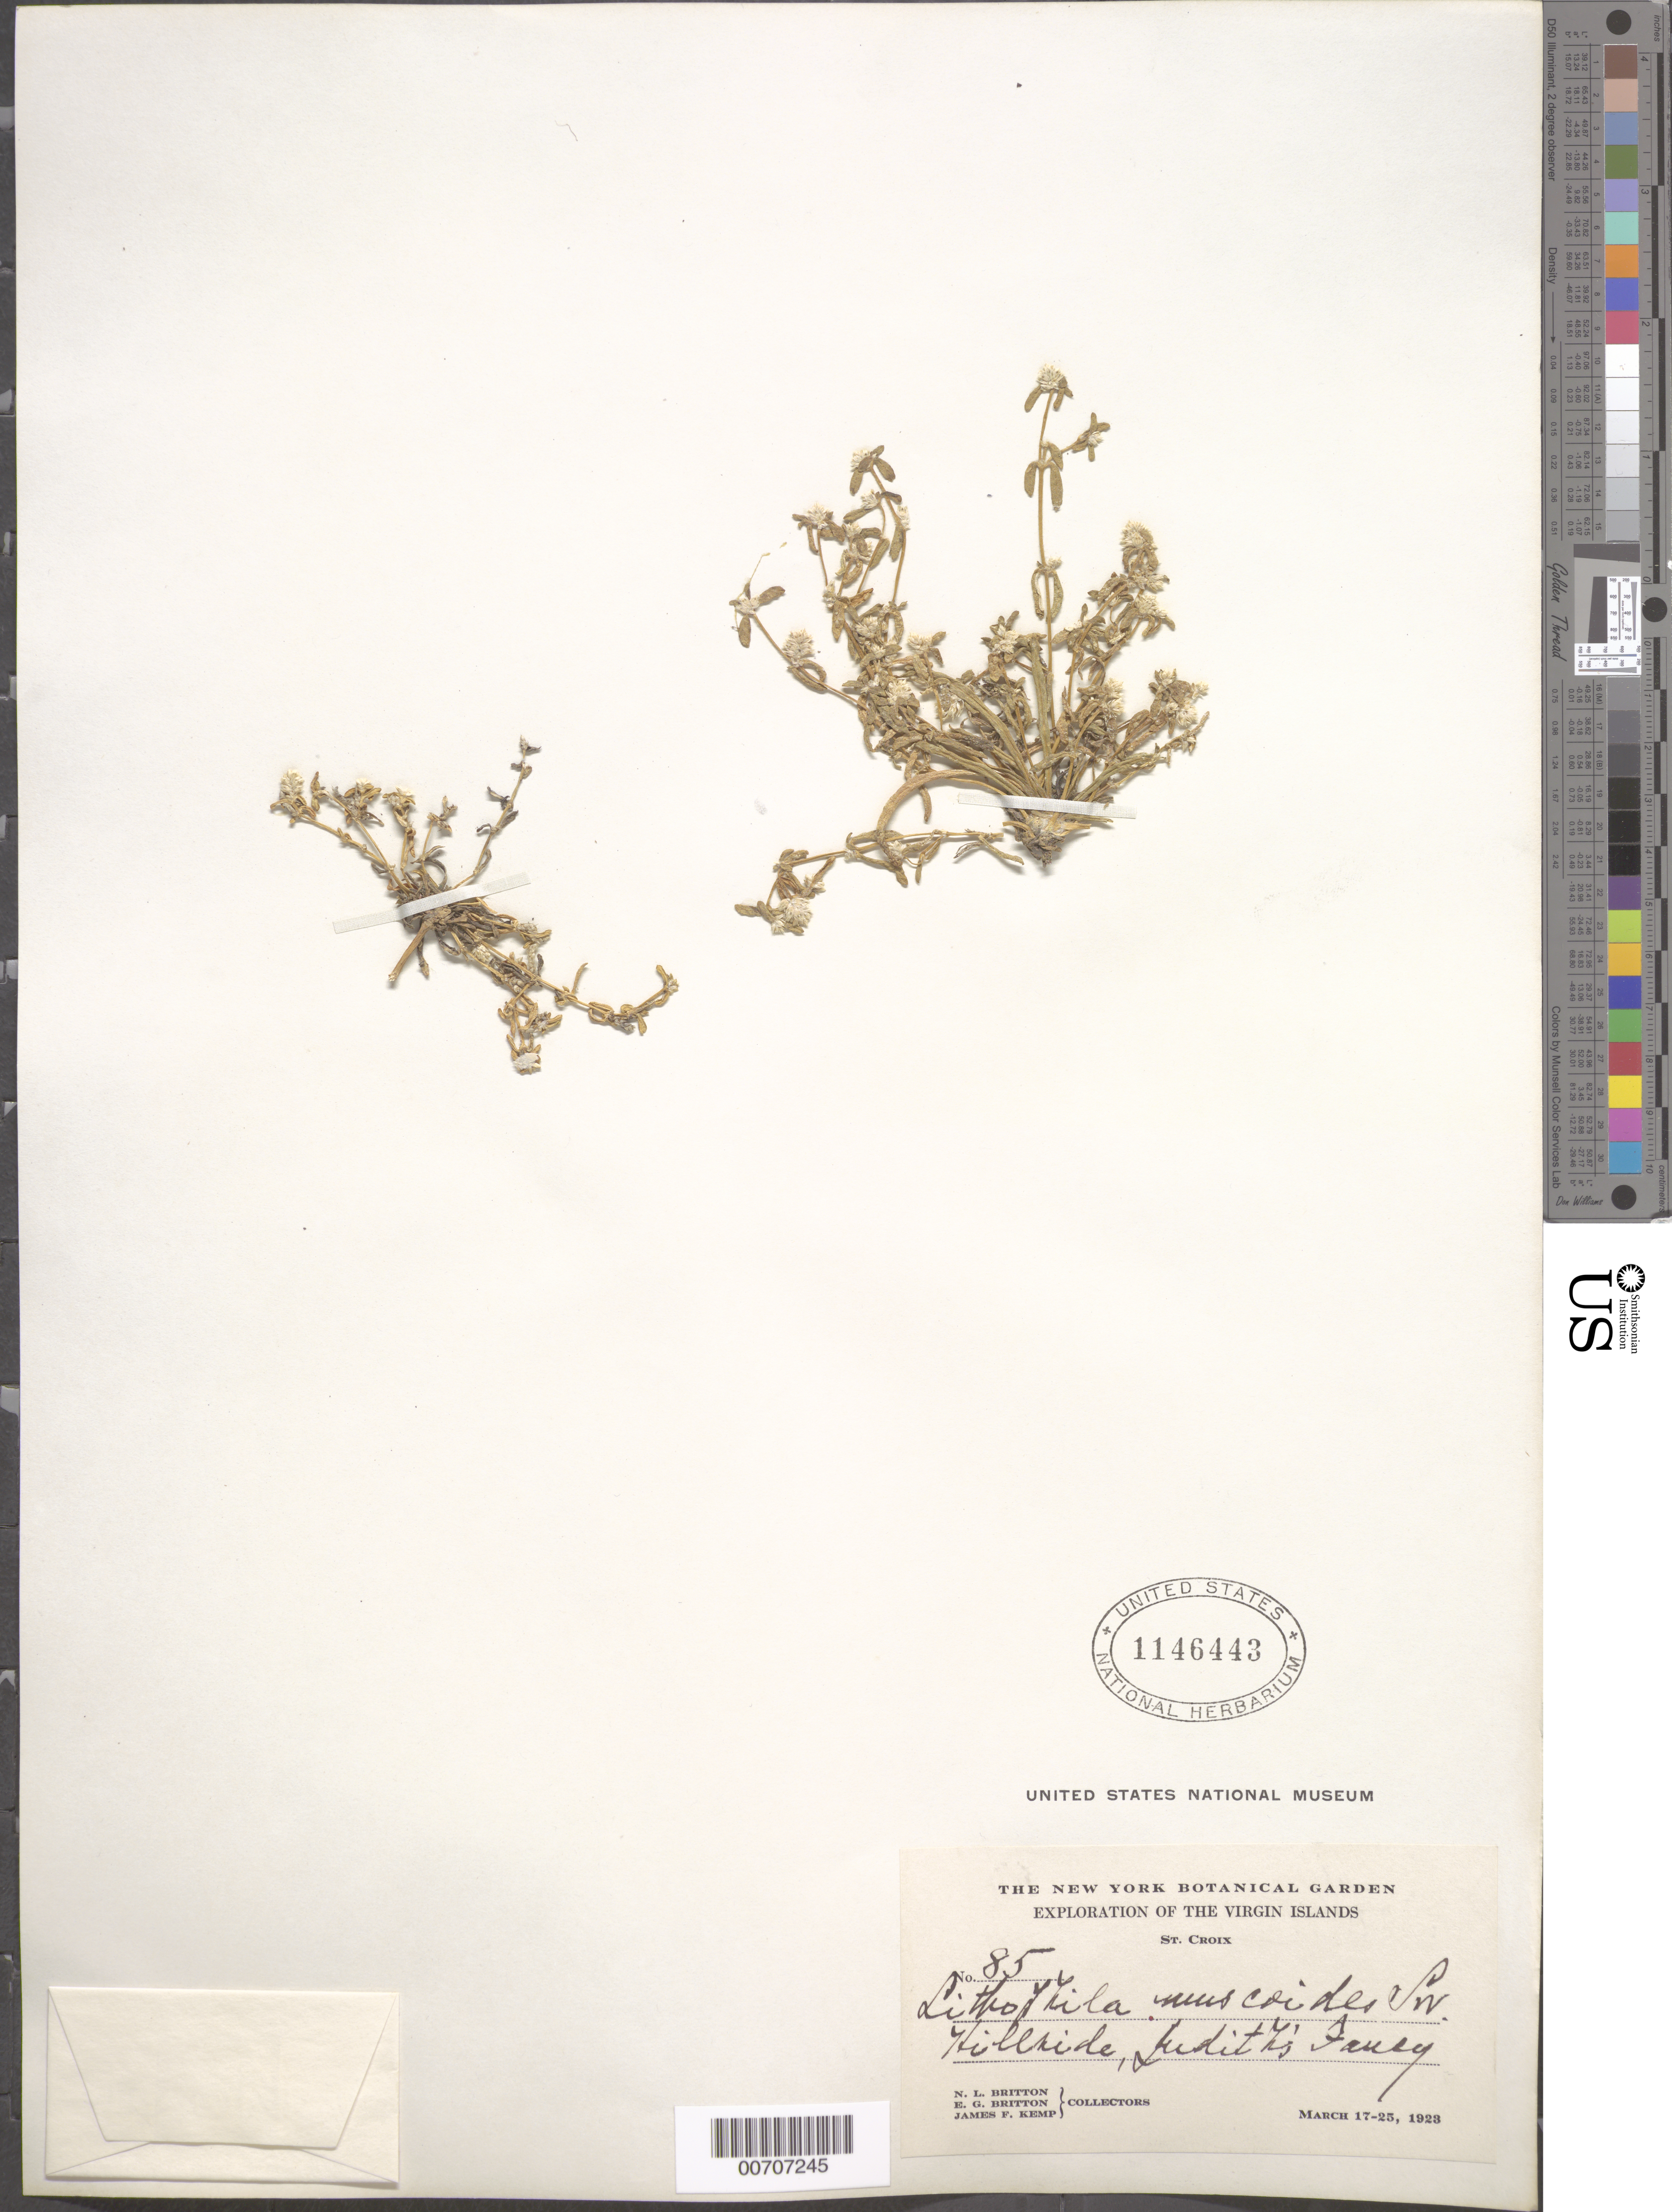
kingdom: Plantae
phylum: Tracheophyta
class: Magnoliopsida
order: Caryophyllales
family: Amaranthaceae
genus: Gomphrena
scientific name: Gomphrena muscoides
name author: (Sw.) T. Ortuño & Borsch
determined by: Strong, Mark T., (BOT), Smithsonian Institution - National Museum of Natural History (UNITED STATES)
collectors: N. Britton, E. G. Britton & J. F. Kemp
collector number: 85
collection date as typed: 17 Mar 1923 to 25 Mar 1923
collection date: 1923-03-17/1923-03-25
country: U.S. Virgin Islands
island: St. Croix Island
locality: Judith's fancy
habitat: Hillside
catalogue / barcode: US 1146443